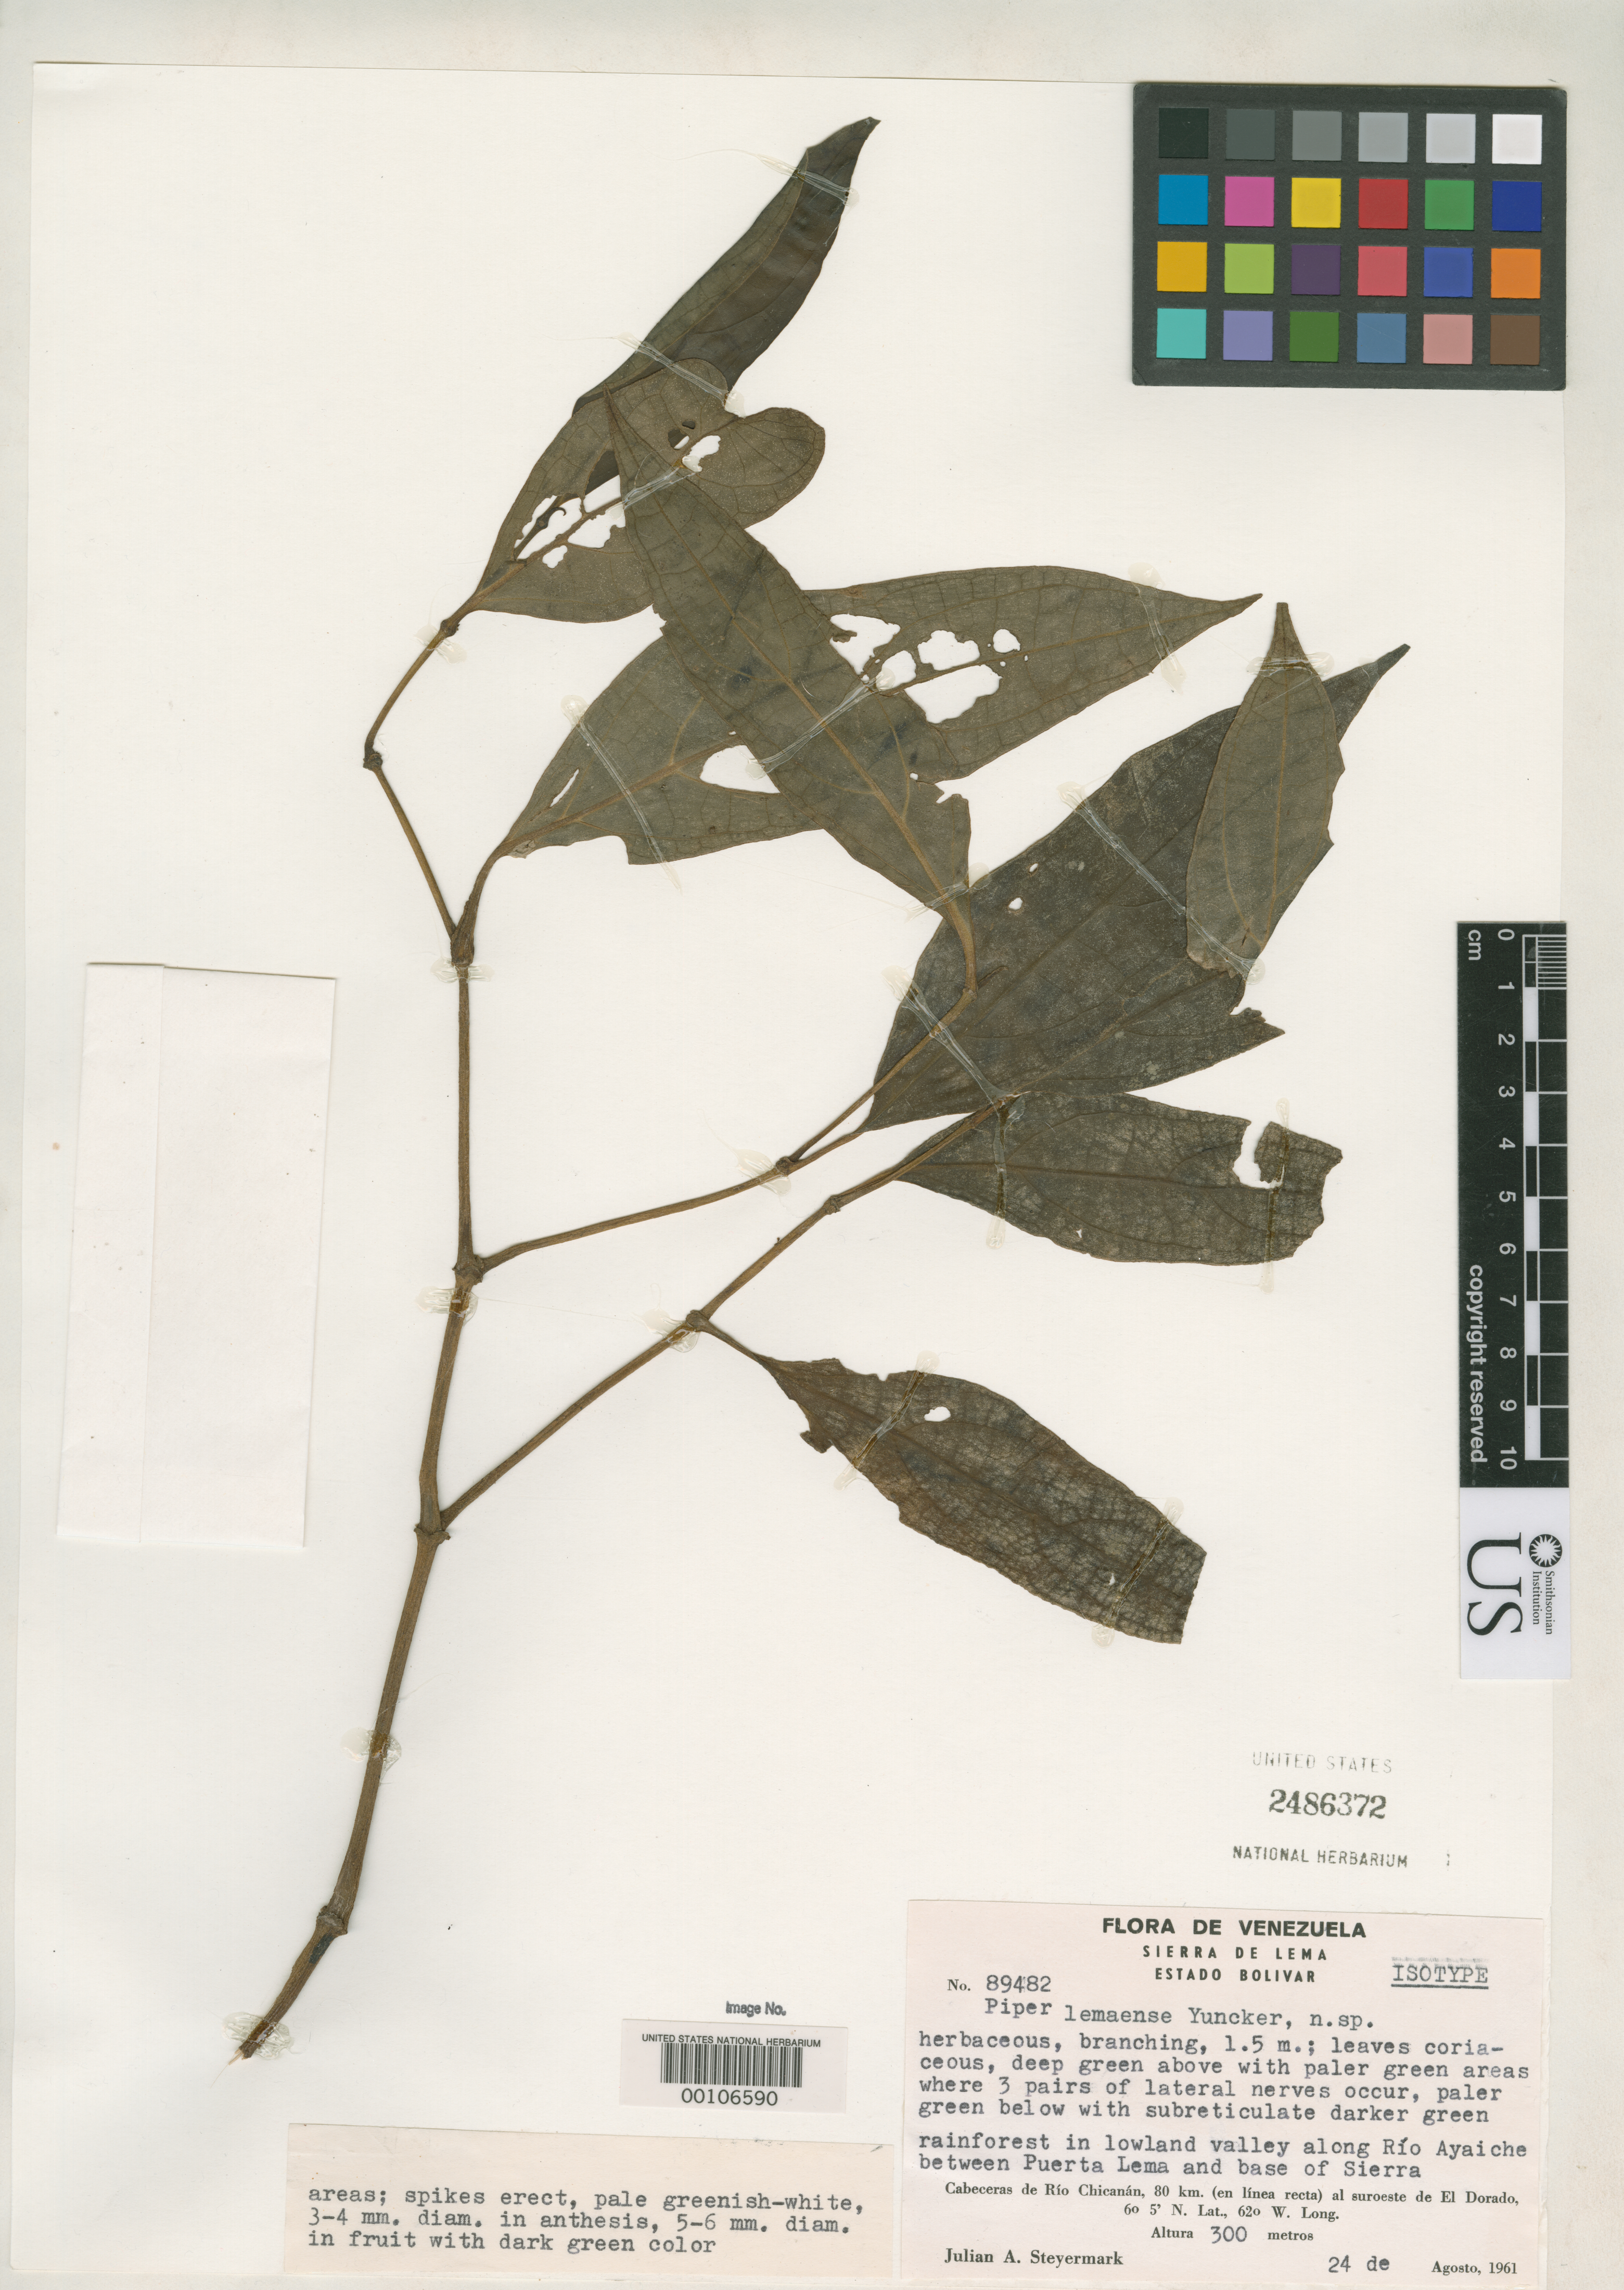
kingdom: Plantae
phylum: Tracheophyta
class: Magnoliopsida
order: Piperales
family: Piperaceae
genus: Piper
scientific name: Piper lemaense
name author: Yunck.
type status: Isotype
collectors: J. Steyermark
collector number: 89482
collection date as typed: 24 Aug 1961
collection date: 1961-08-24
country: Venezuela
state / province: Bolivar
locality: Sierra de Lema.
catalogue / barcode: US 2486372